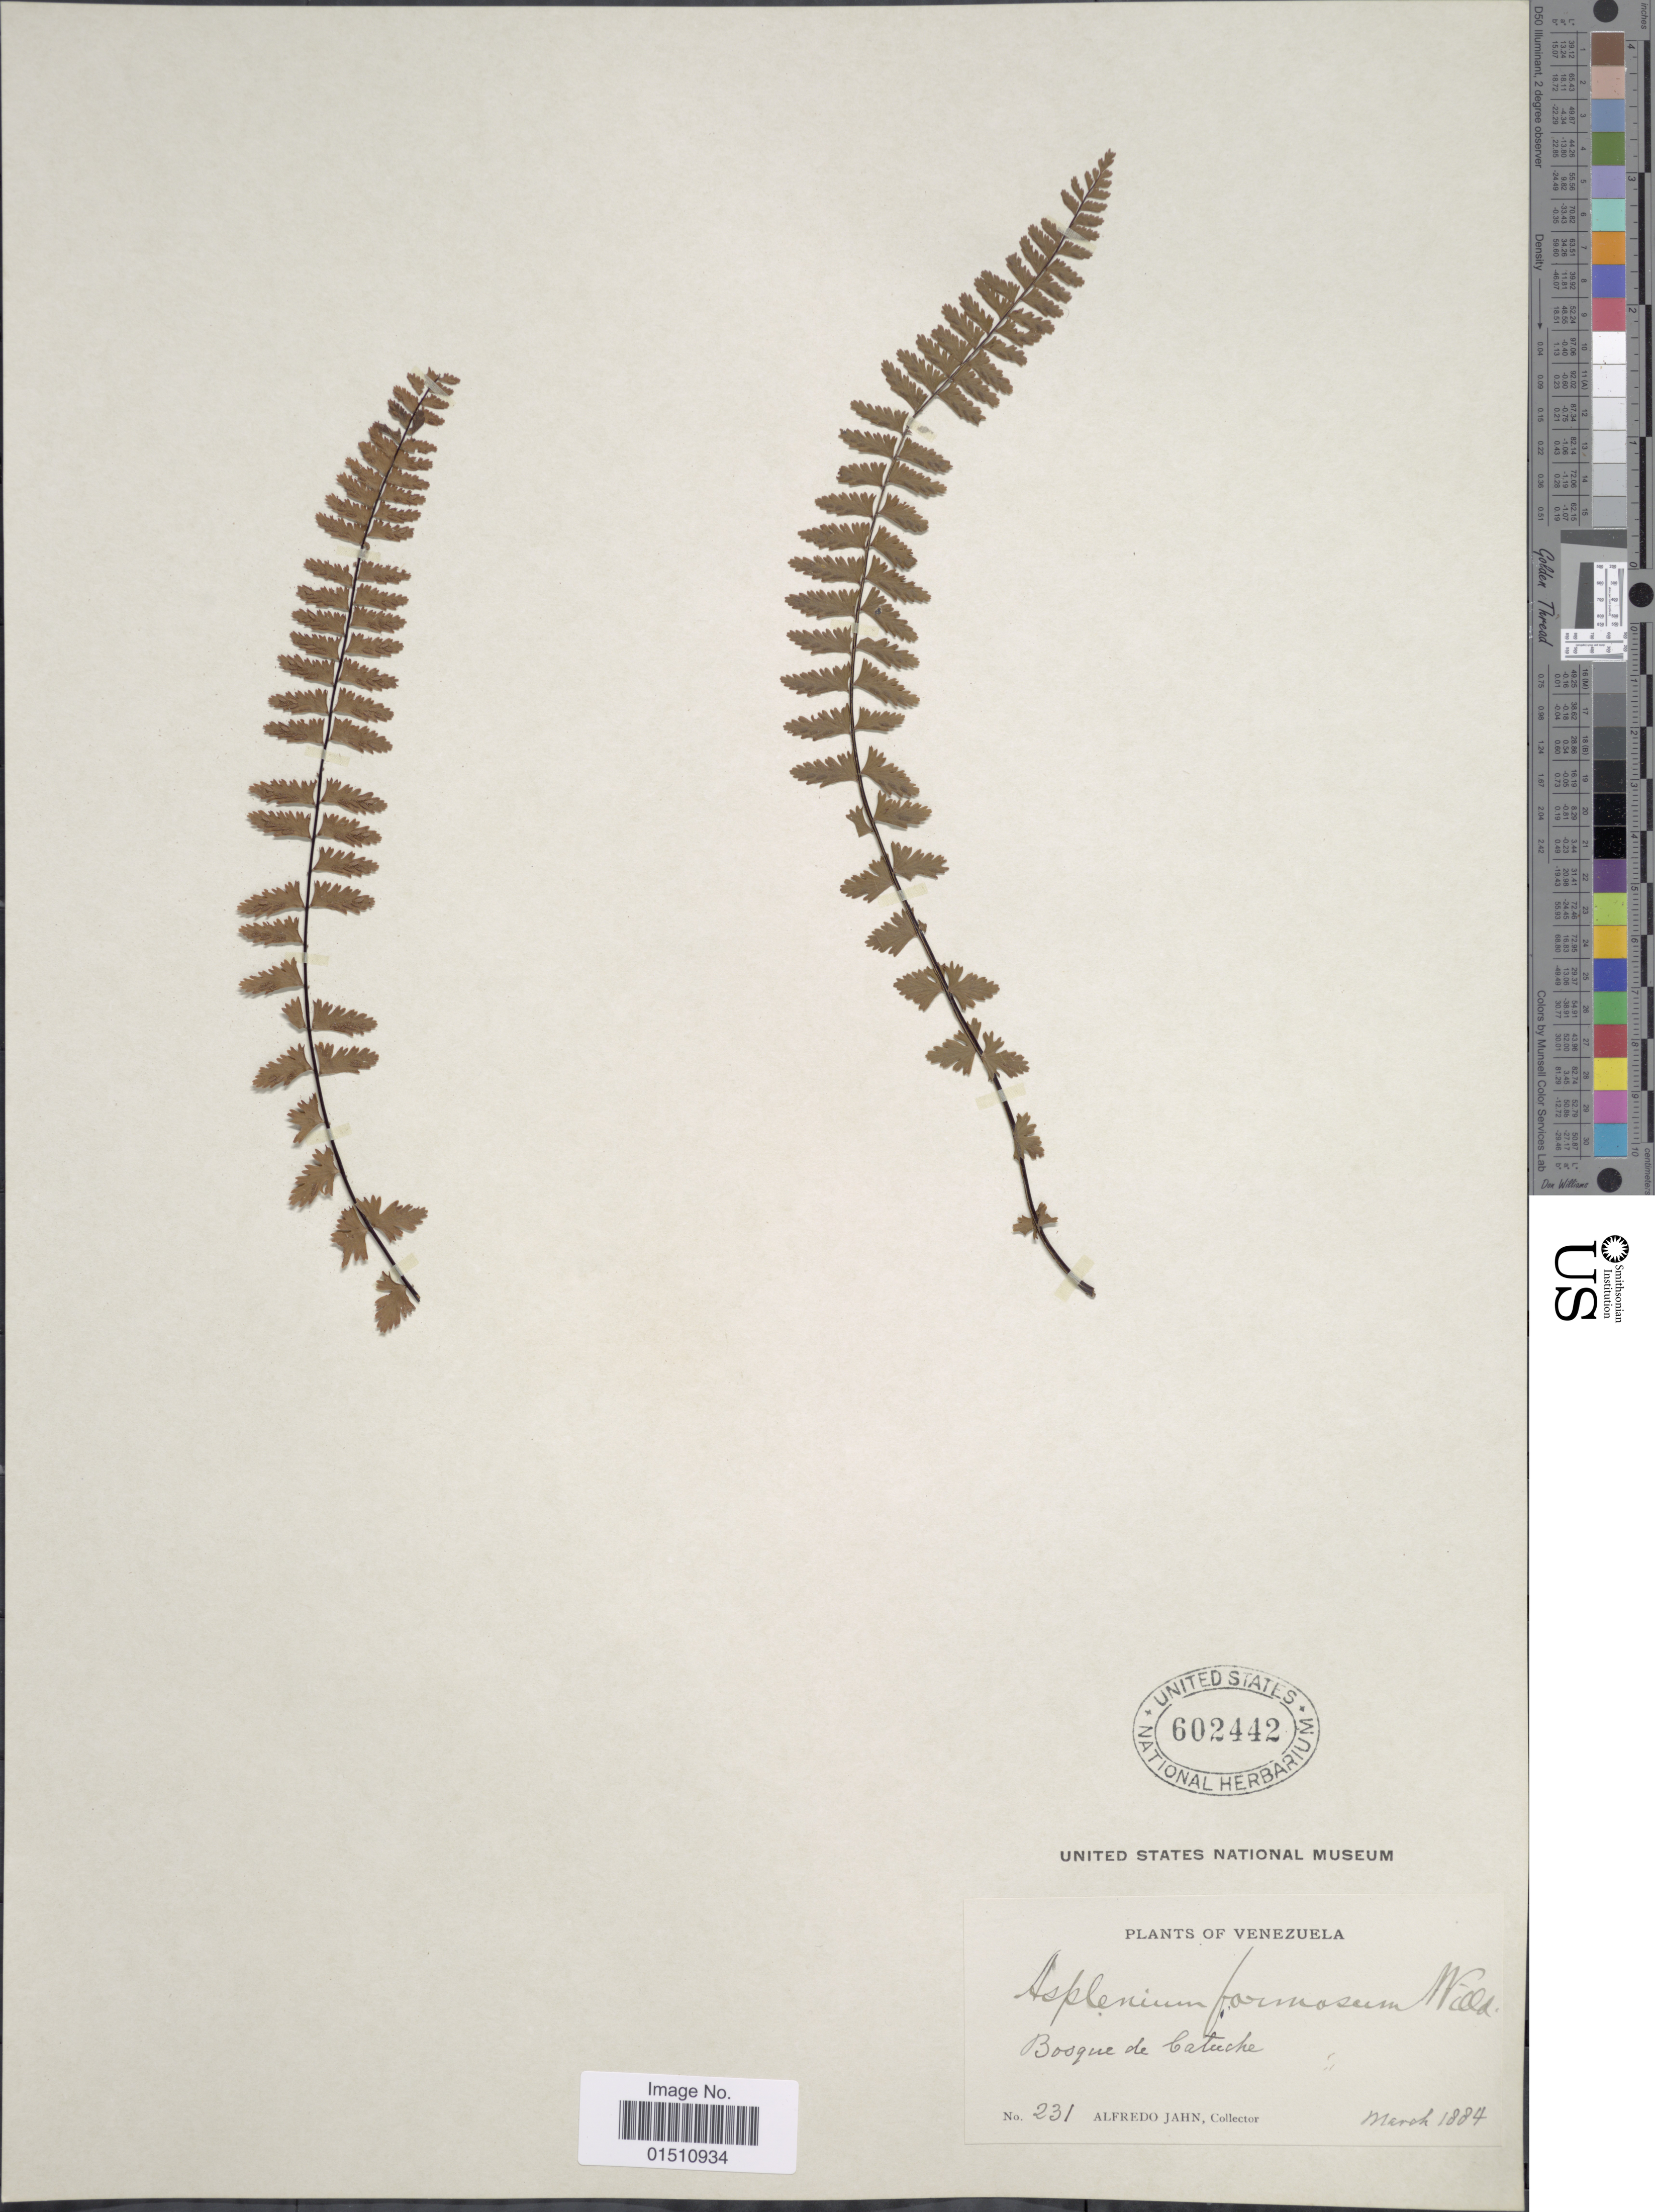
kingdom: Plantae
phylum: Tracheophyta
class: Polypodiopsida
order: Polypodiales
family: Aspleniaceae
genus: Asplenium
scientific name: Asplenium formosum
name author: Willd.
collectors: A. Jahn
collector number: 231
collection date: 1884-03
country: Venezuela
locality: Venezuela, Bosque de Catuche.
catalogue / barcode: US 602442